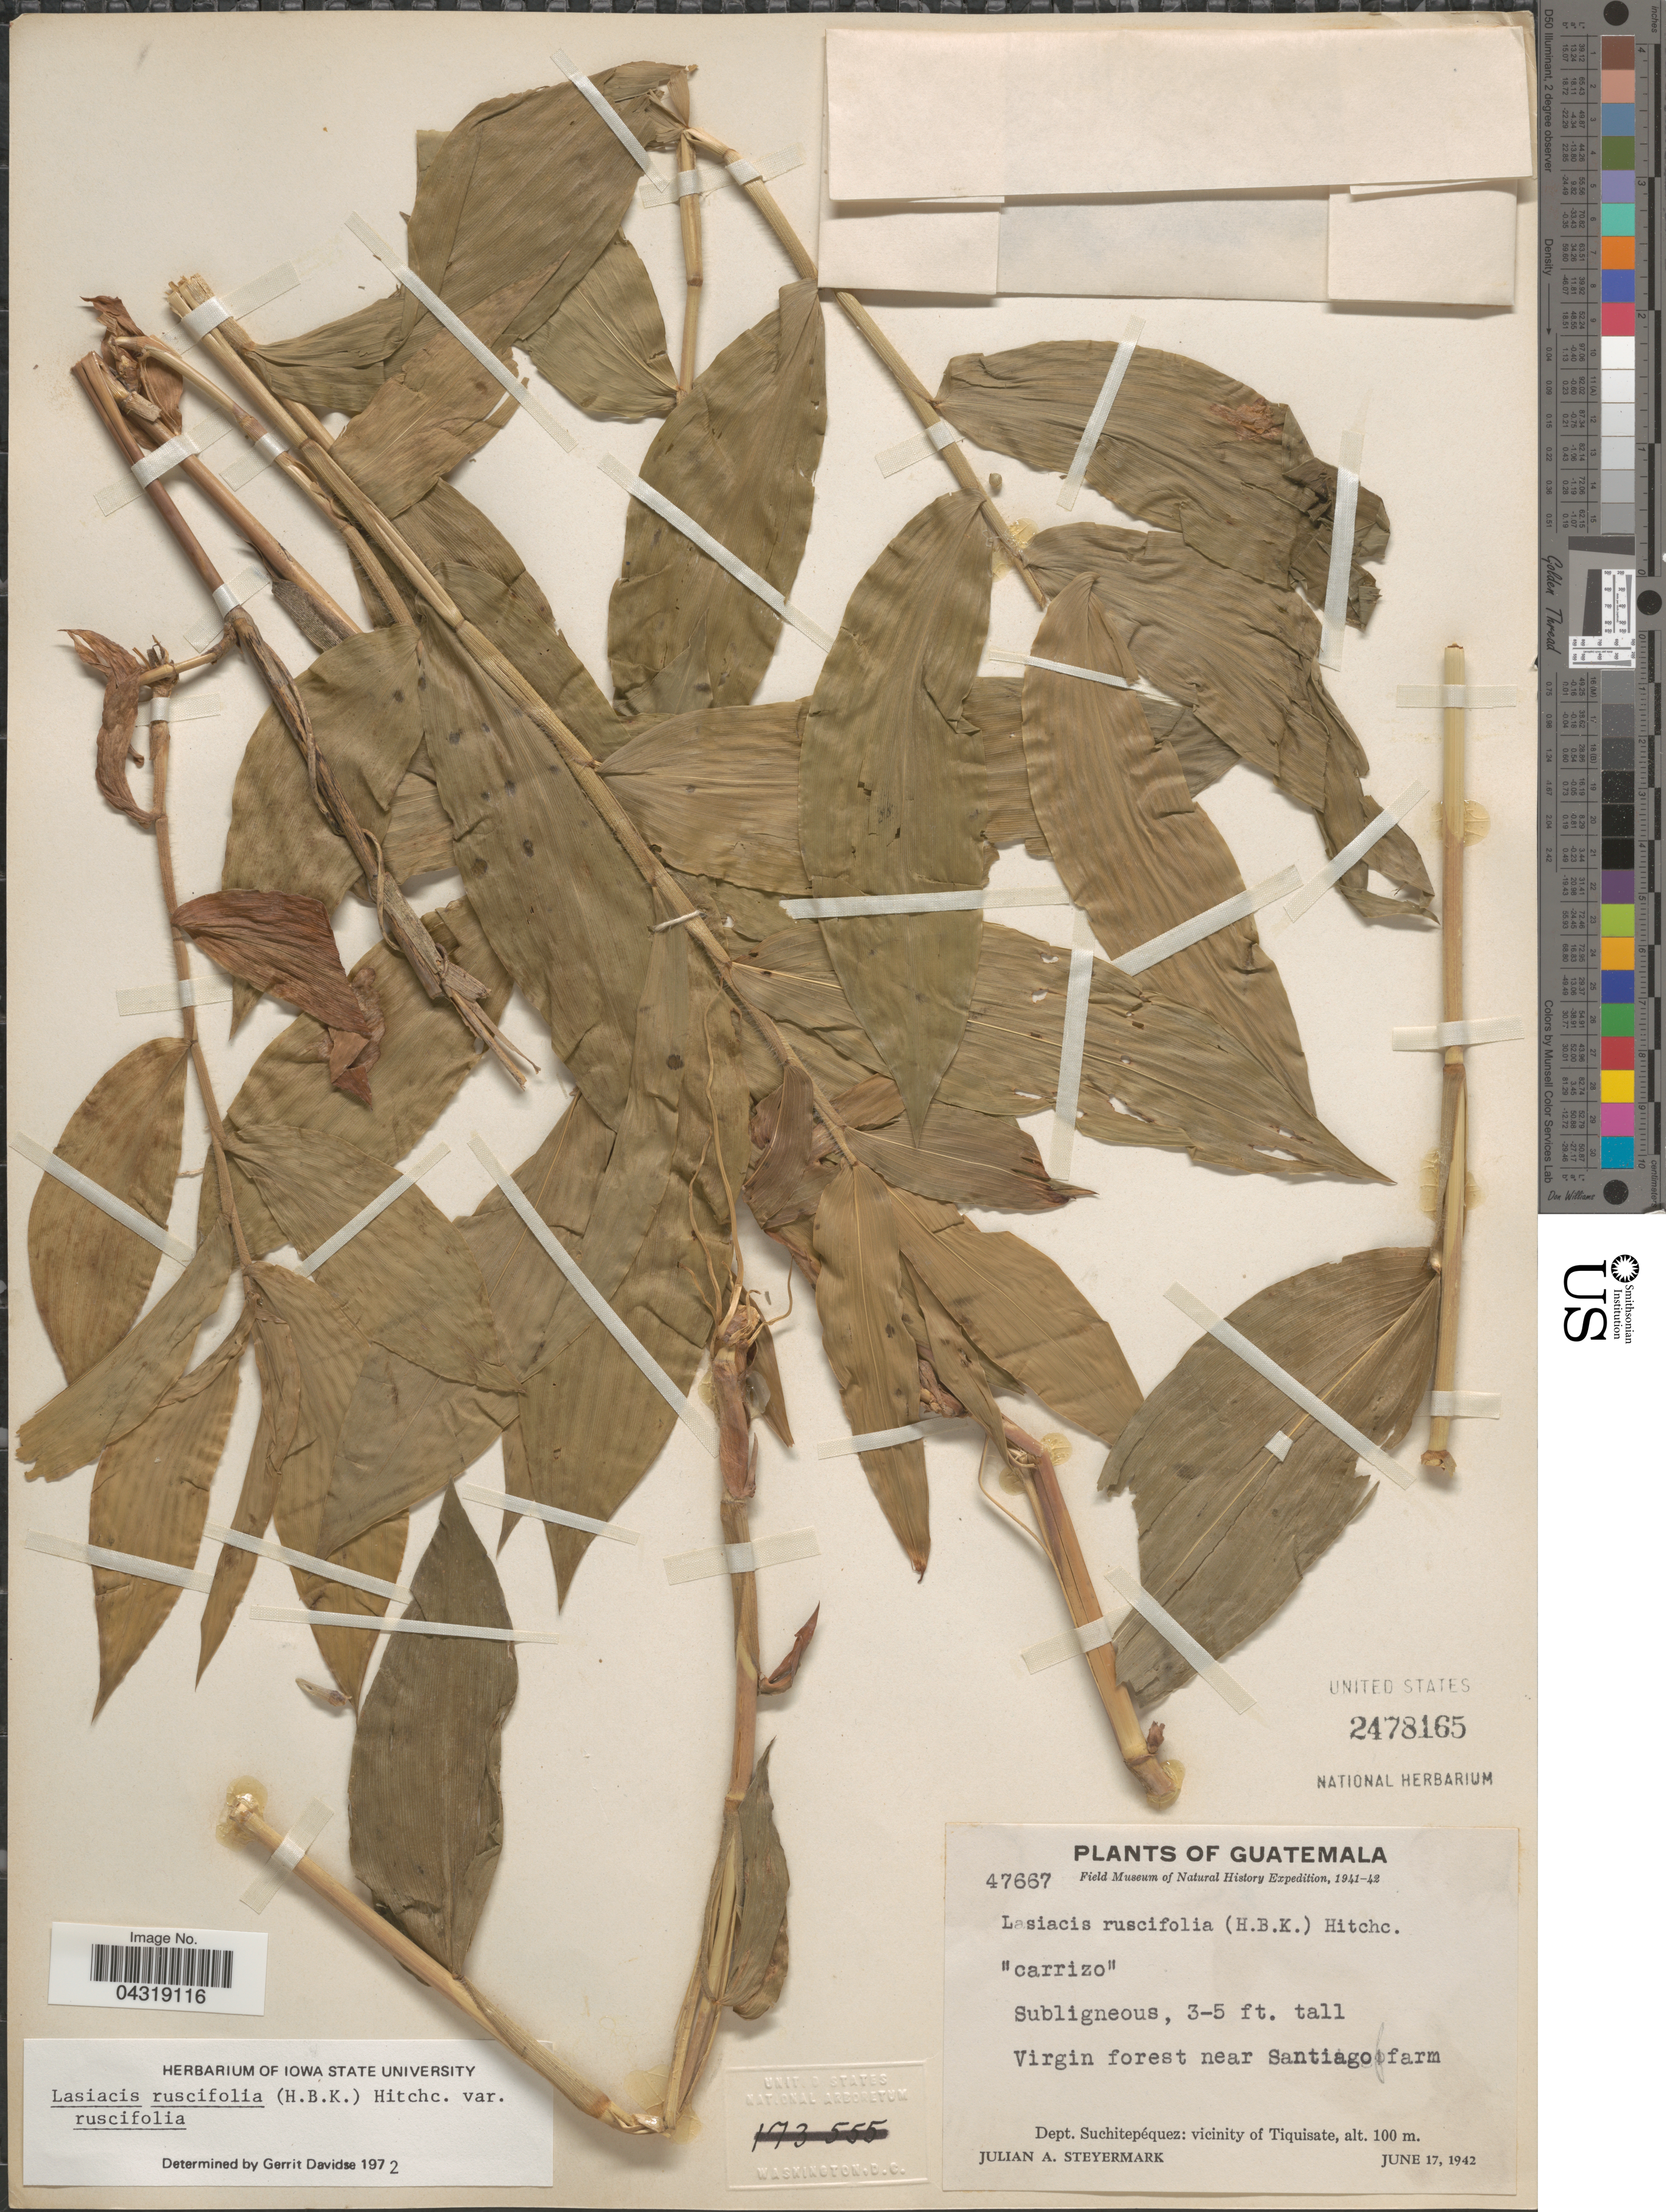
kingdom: Plantae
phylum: Tracheophyta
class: Liliopsida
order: Poales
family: Poaceae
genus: Lasiacis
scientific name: Lasiacis ruscifolia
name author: (Kunth) Hitchc.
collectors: J. Steyermark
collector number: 47667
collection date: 1942-06-17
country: Guatemala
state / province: Suchitepequez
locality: Field Museum of Natural History Expedition, 1941-42. Virgin forest near Santiago farm. Dept. Suchitepéquez: vicinity of Tiquisate.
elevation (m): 100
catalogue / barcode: US 2478165